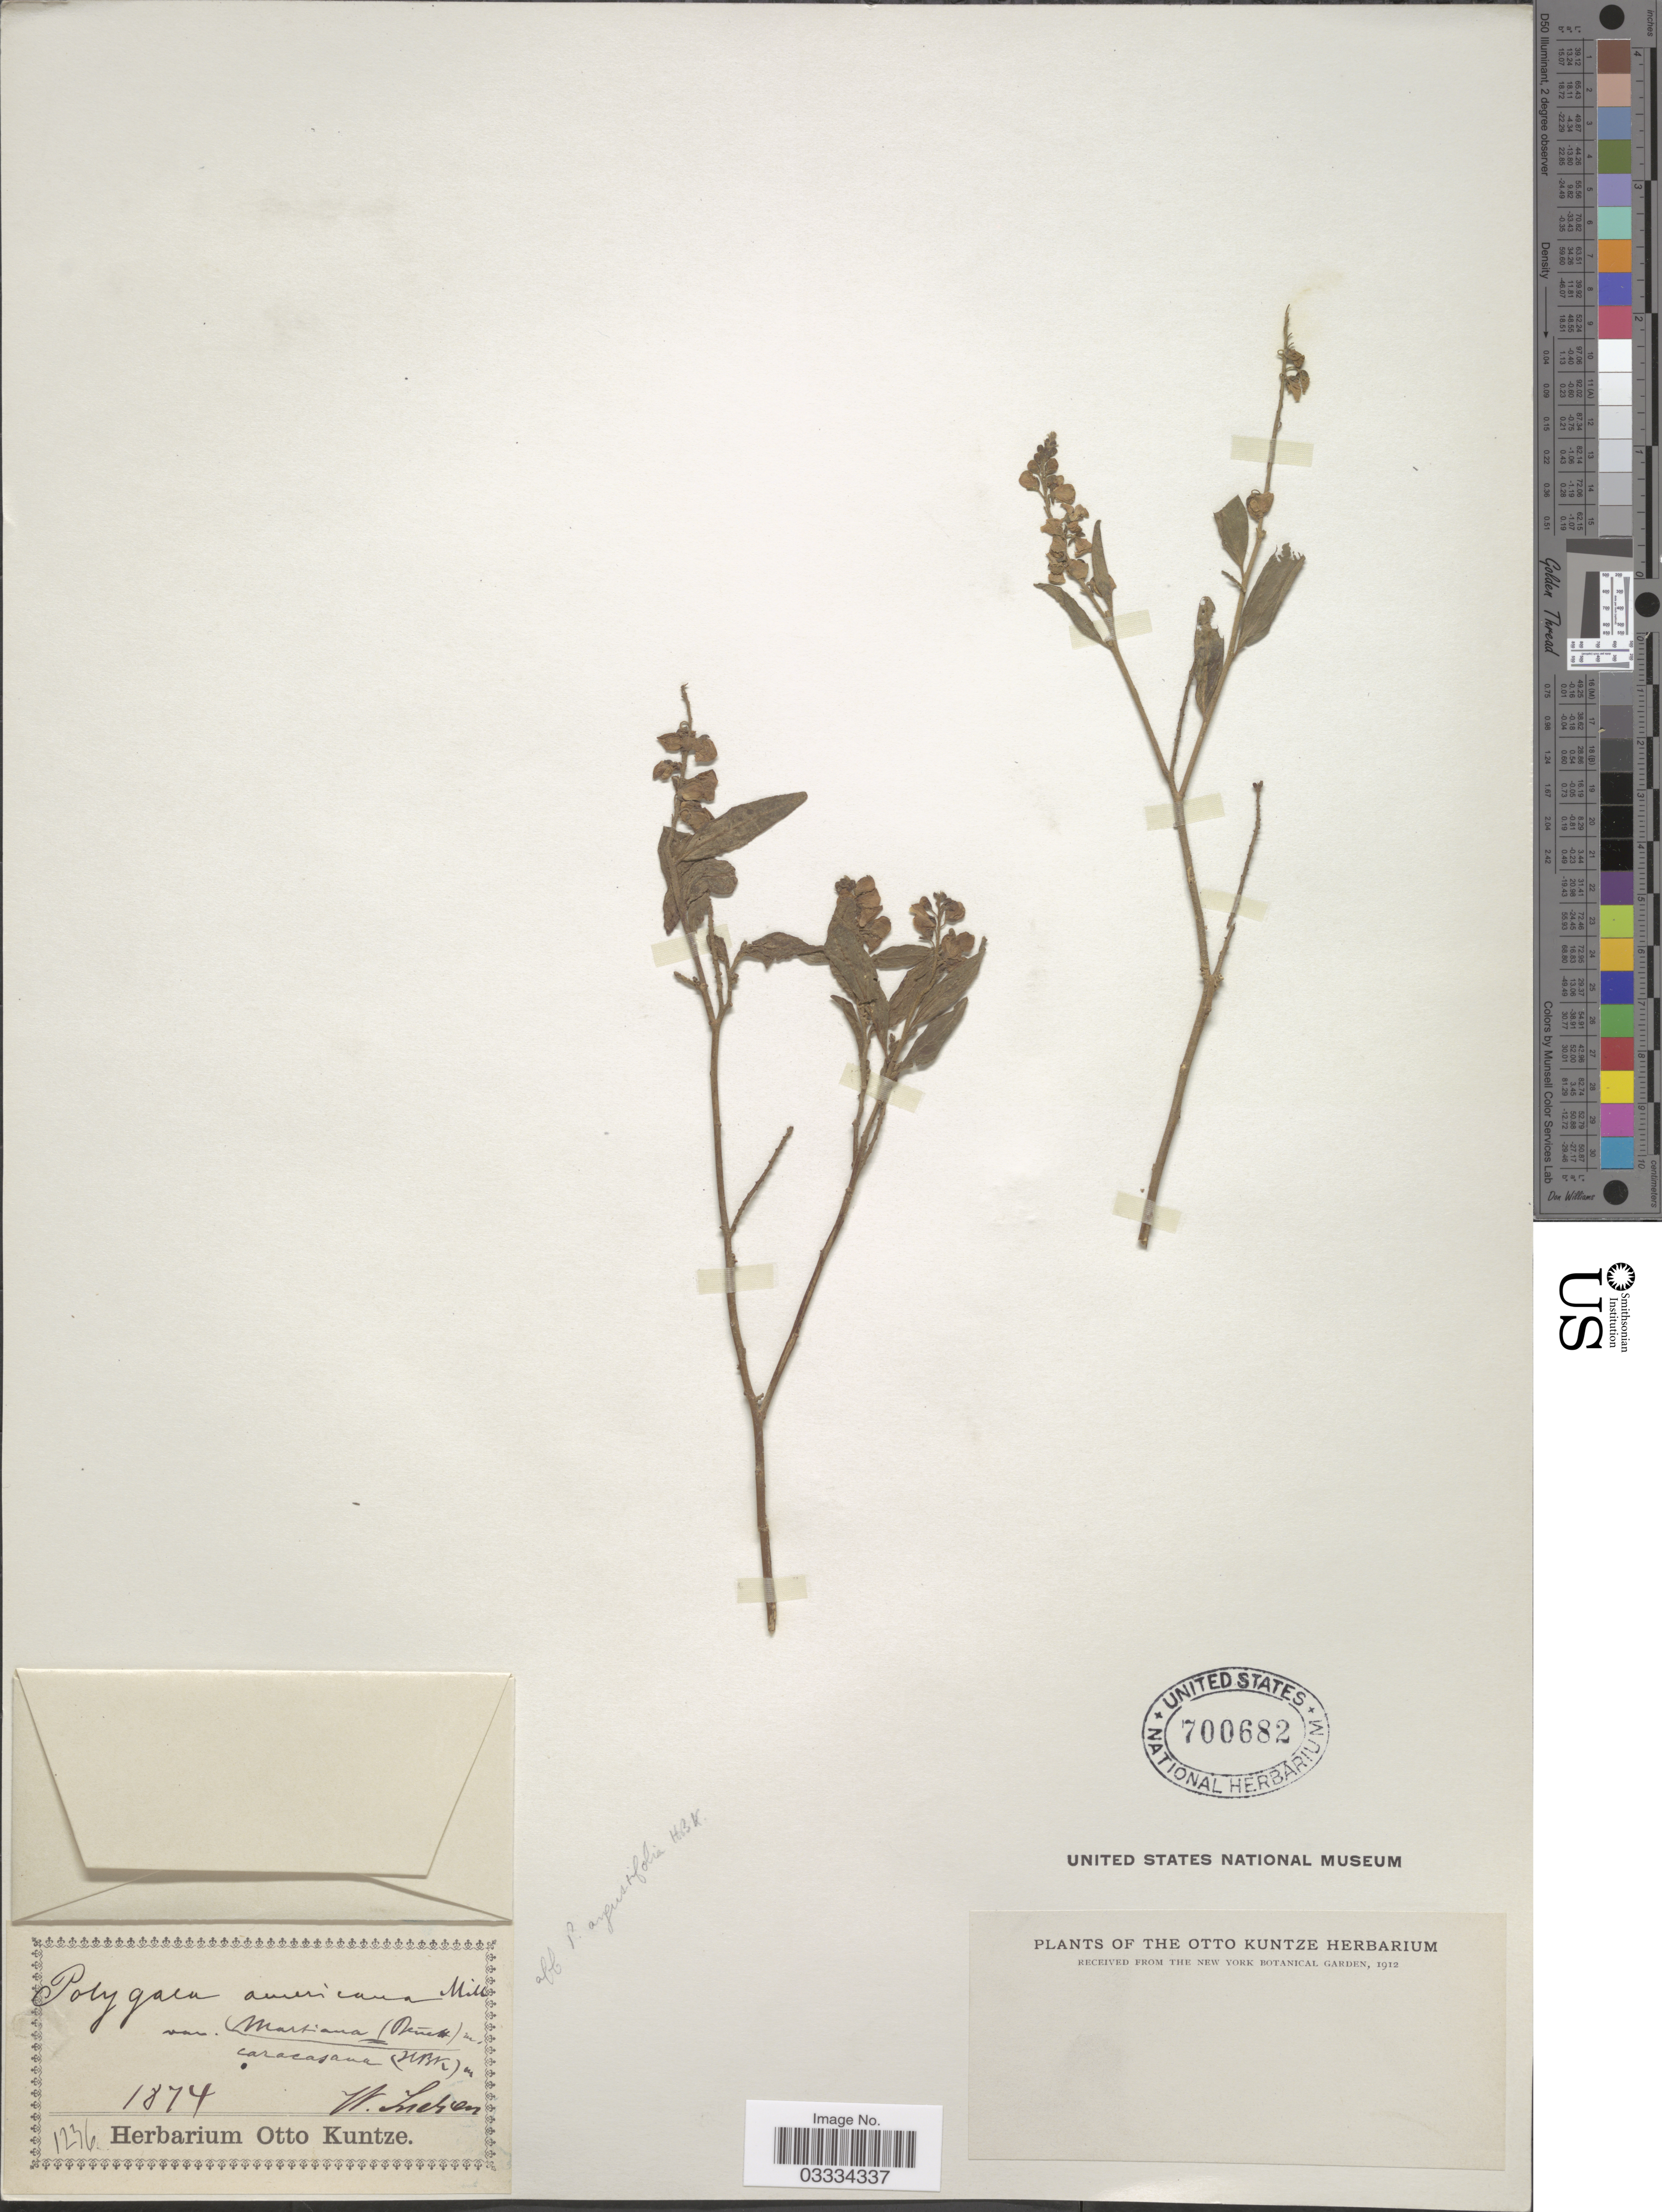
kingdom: Plantae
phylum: Tracheophyta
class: Magnoliopsida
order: Fabales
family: Polygalaceae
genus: Asemeia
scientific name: Asemeia violacea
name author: (Aubl.) J.F.B. Pastore & J.R. Abbott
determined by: Strong, Mark T., (BOT), Smithsonian Institution - National Museum of Natural History (UNITED STATES)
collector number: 1236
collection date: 1874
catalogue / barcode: US 700682